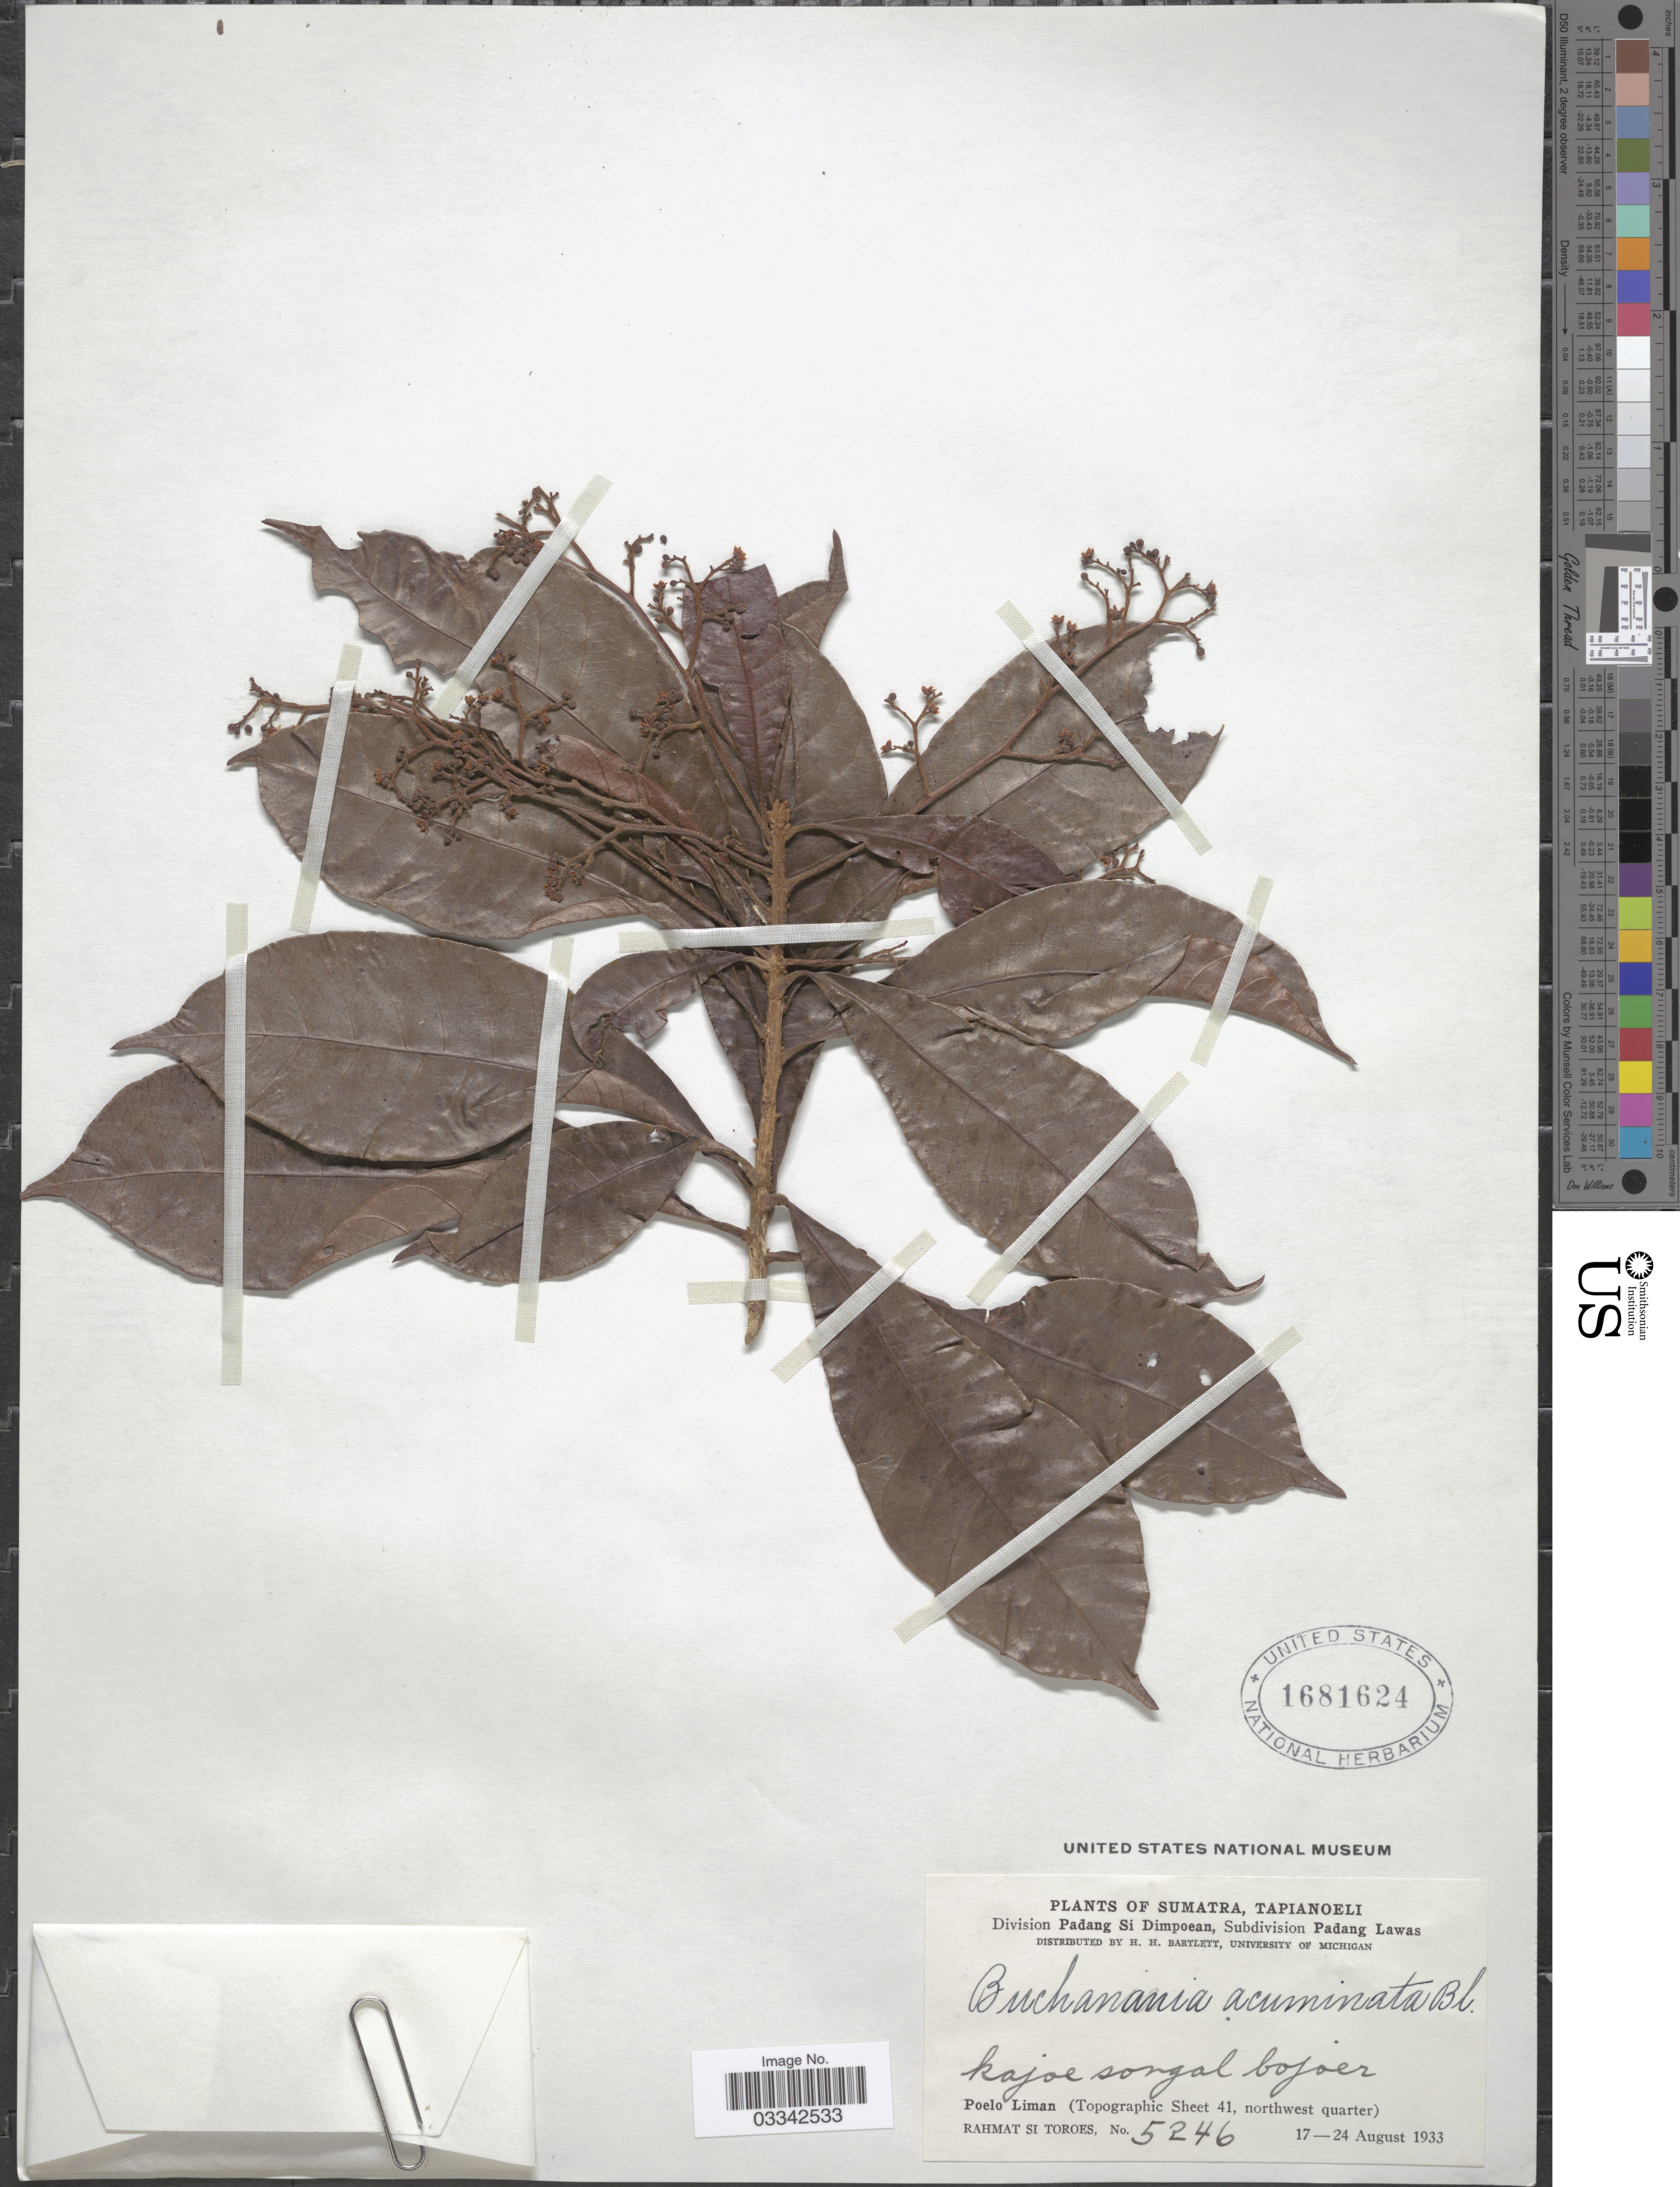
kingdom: Plantae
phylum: Tracheophyta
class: Magnoliopsida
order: Sapindales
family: Anacardiaceae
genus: Buchanania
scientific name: Buchanania acuminata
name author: Turcz.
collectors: Rahmat Si Boeea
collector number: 5246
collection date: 1933-08-17/1933-08-24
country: Indonesia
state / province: Sumatra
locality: Tapianoeli. Division Padan Si Dimpoean, Subdivision Padang Lawas. Poelo Liman (Topographic Sheet 41, northwest quarter).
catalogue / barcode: US 1681624